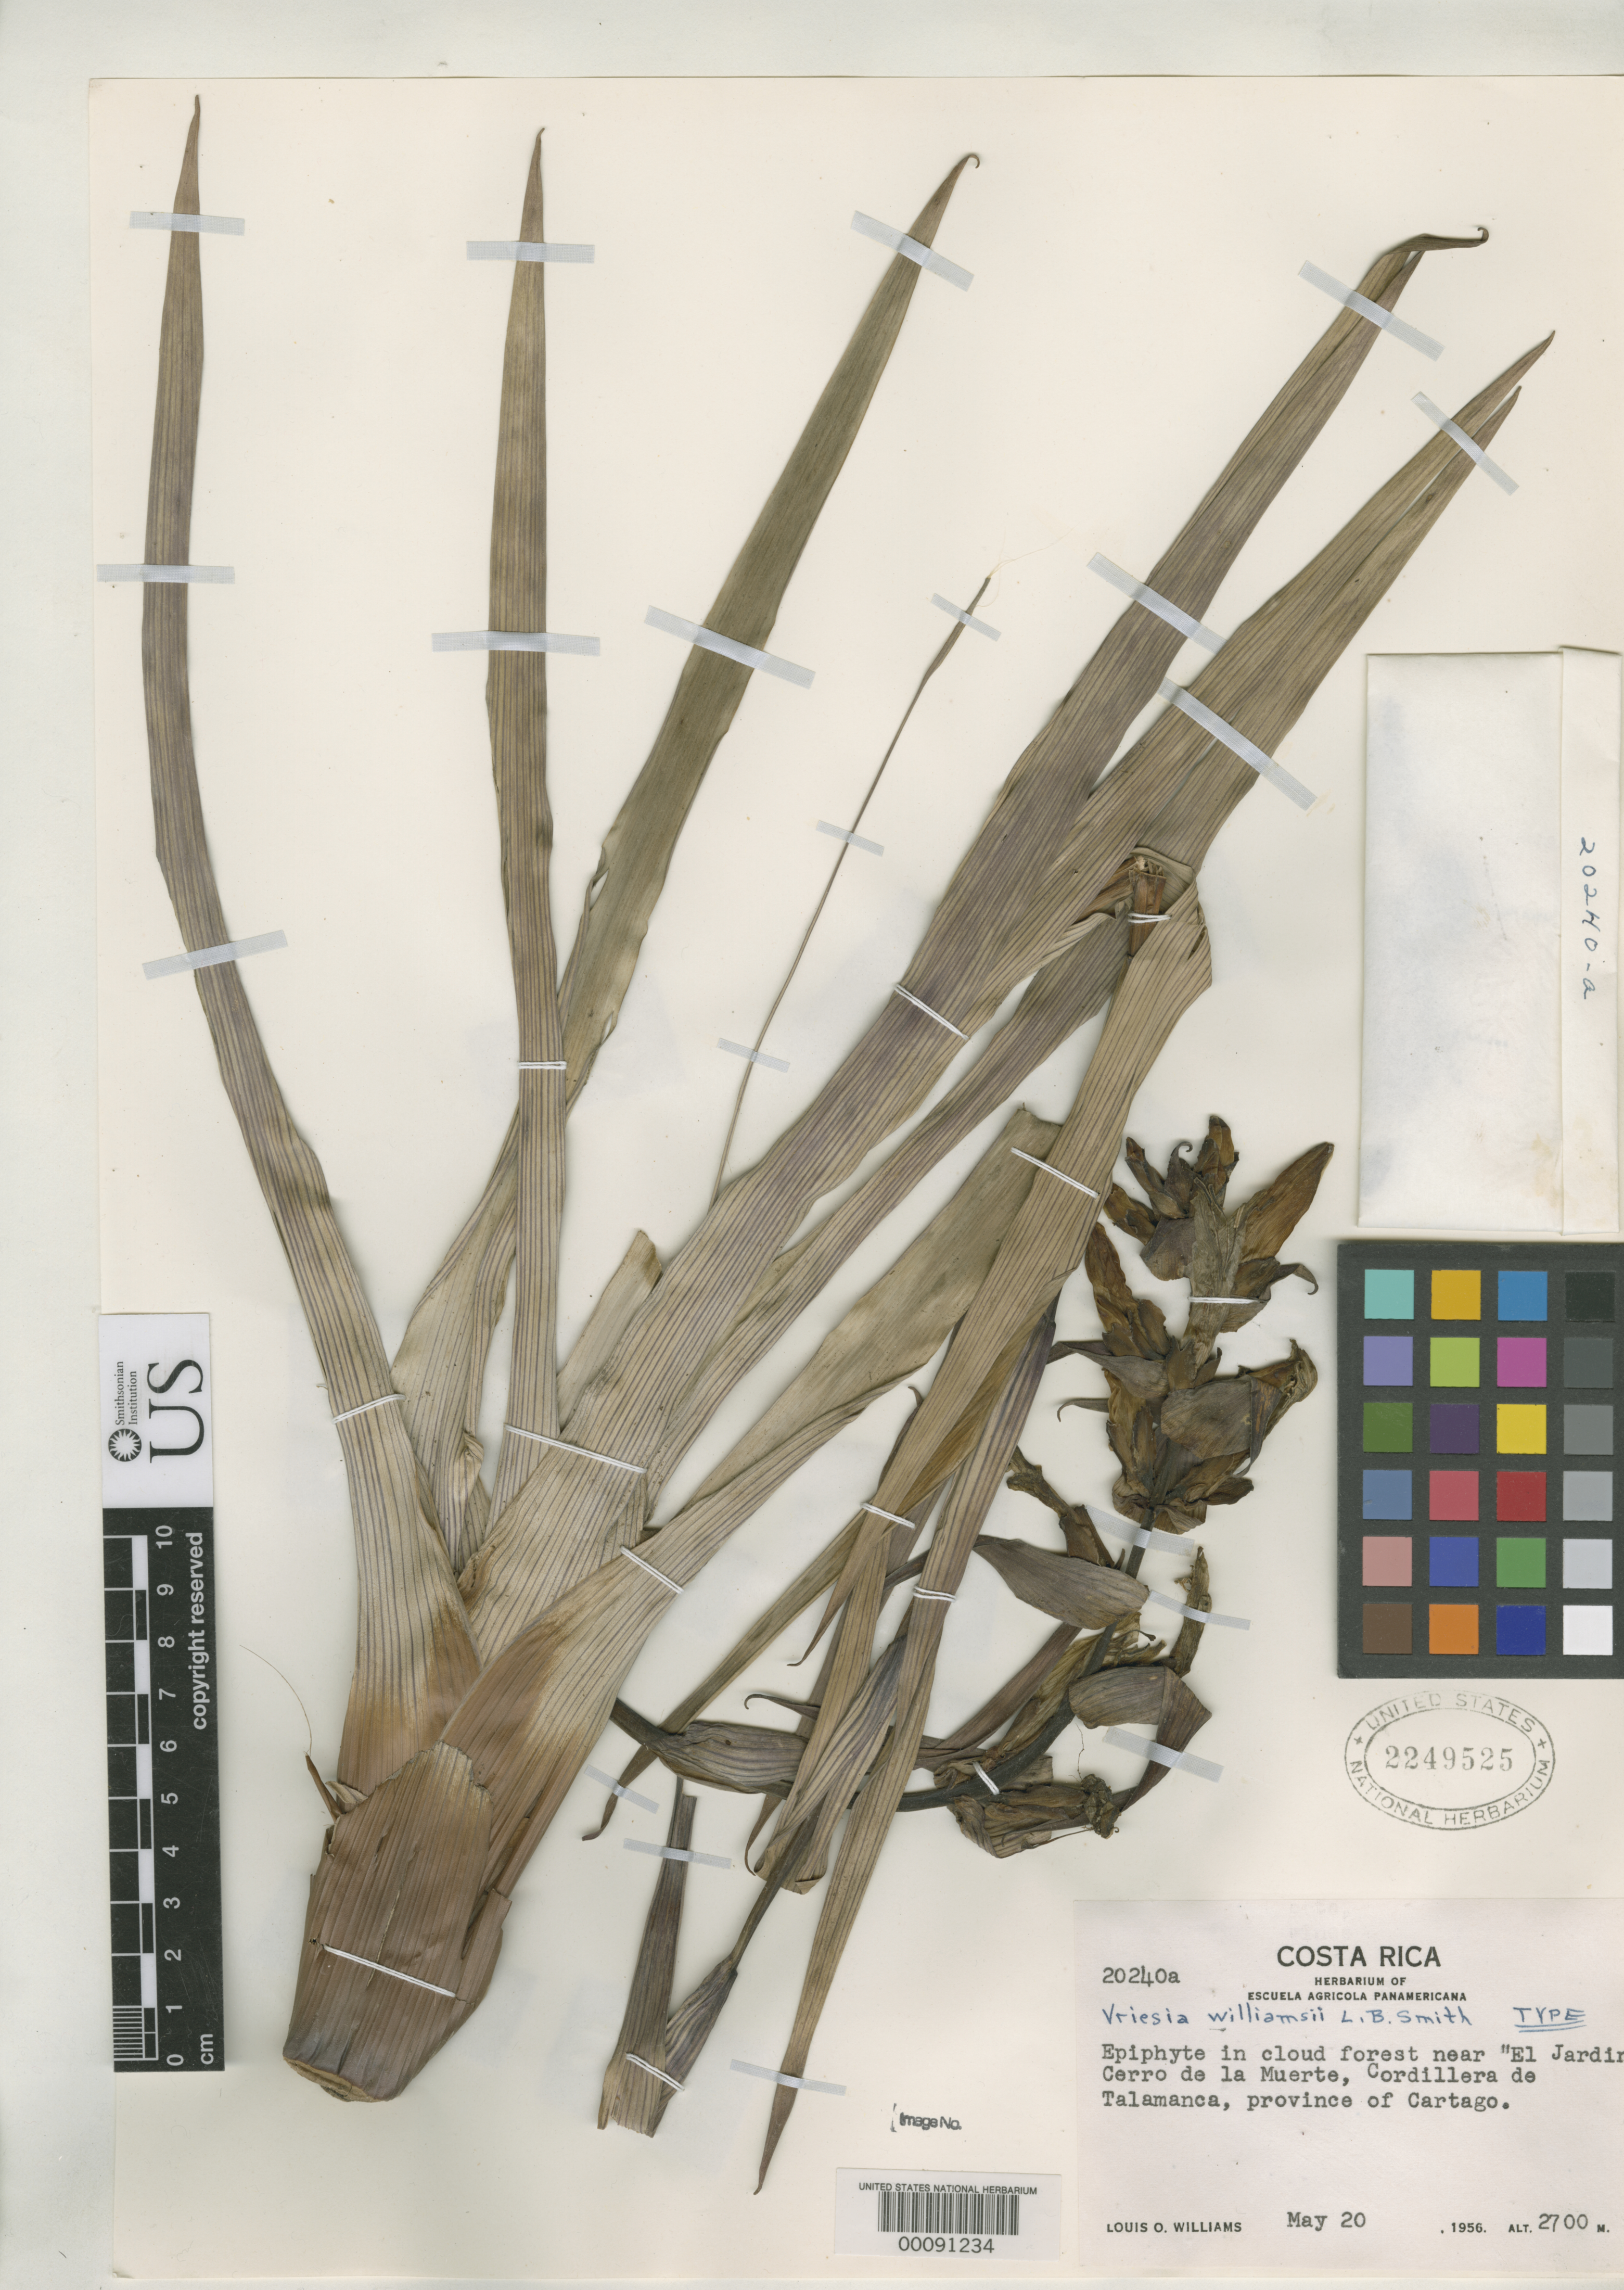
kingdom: Plantae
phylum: Tracheophyta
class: Liliopsida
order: Poales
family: Bromeliaceae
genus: Vriesea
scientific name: Vriesea williamsii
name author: L.B. Sm.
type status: Holotype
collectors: L. O. Williams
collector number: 20240-a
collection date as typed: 20 May 1956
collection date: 1956-05-20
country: Costa Rica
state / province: Cartago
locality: El Jardin, Cerro de La Muerte, Cordillera de Talamanca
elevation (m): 2700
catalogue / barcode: US 2249525